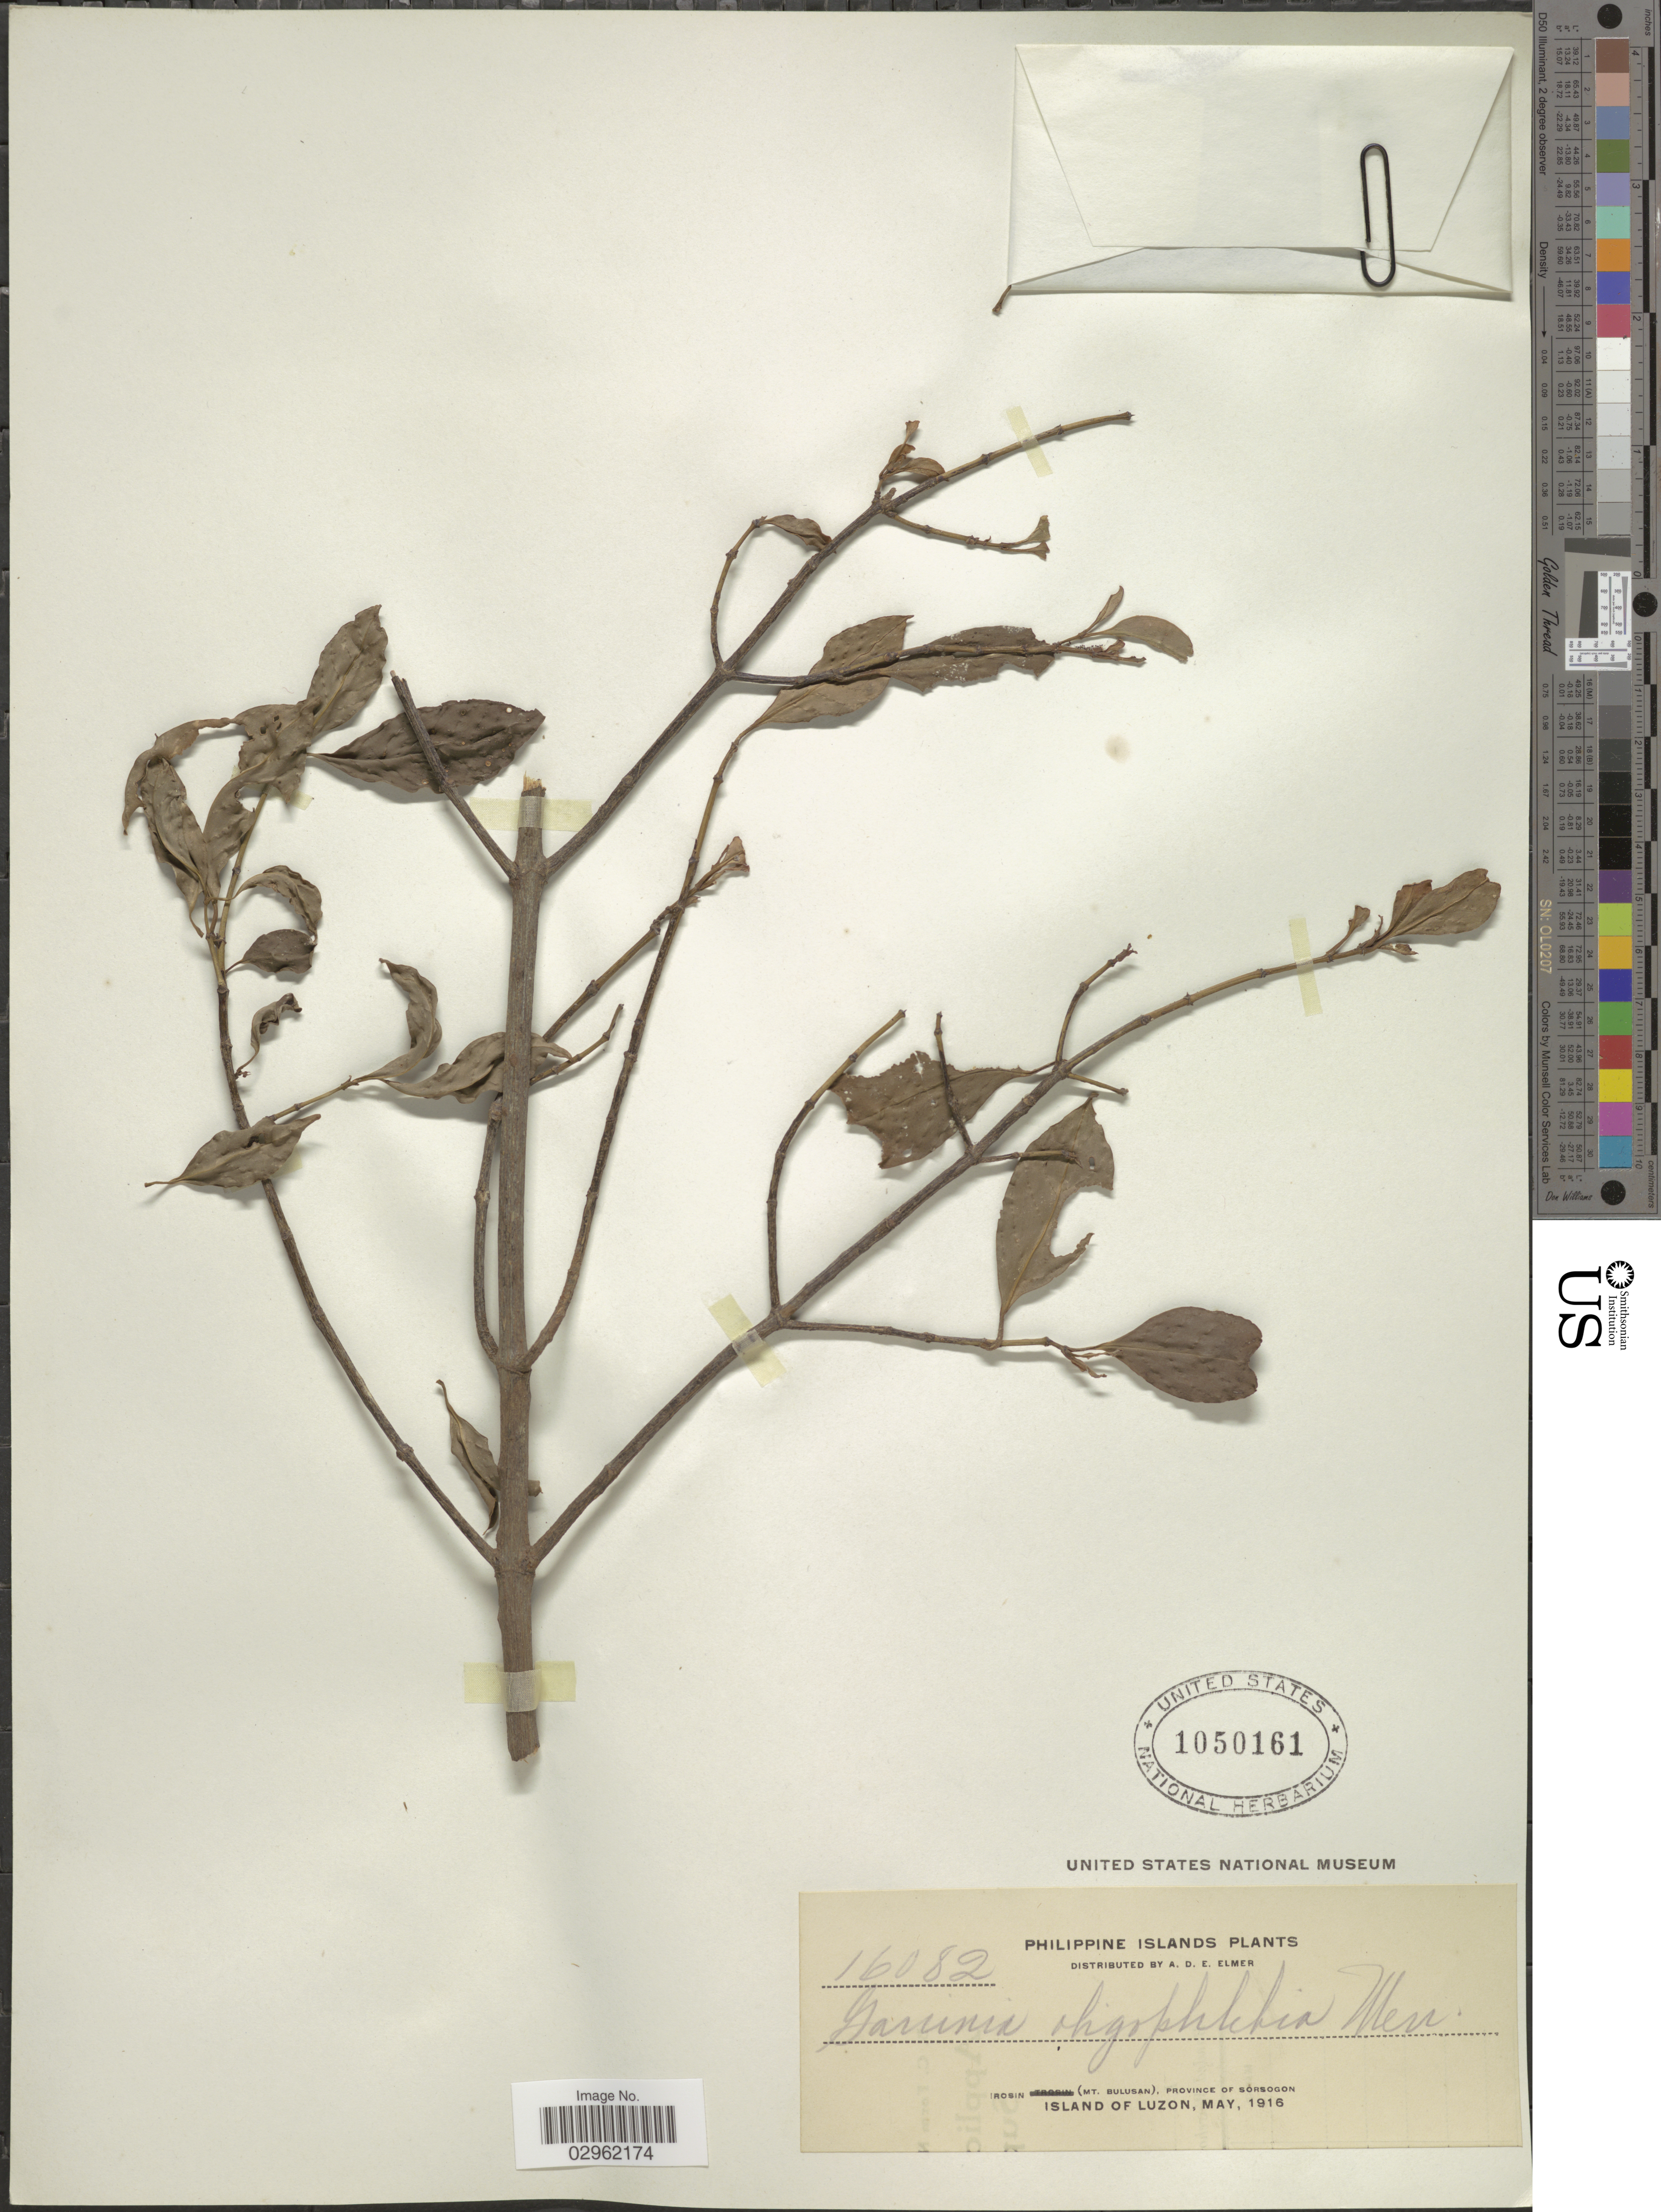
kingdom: Plantae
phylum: Tracheophyta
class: Magnoliopsida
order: Malpighiales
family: Clusiaceae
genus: Garcinia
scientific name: Garcinia oligophlebia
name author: Merr.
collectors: A. D. E. Elmer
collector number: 16082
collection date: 1916-05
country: Philippines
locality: Philippine Islands. Irosin (Mt. Bulusan), Province of Sorsogon. Island of Luzon.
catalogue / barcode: US 1050161